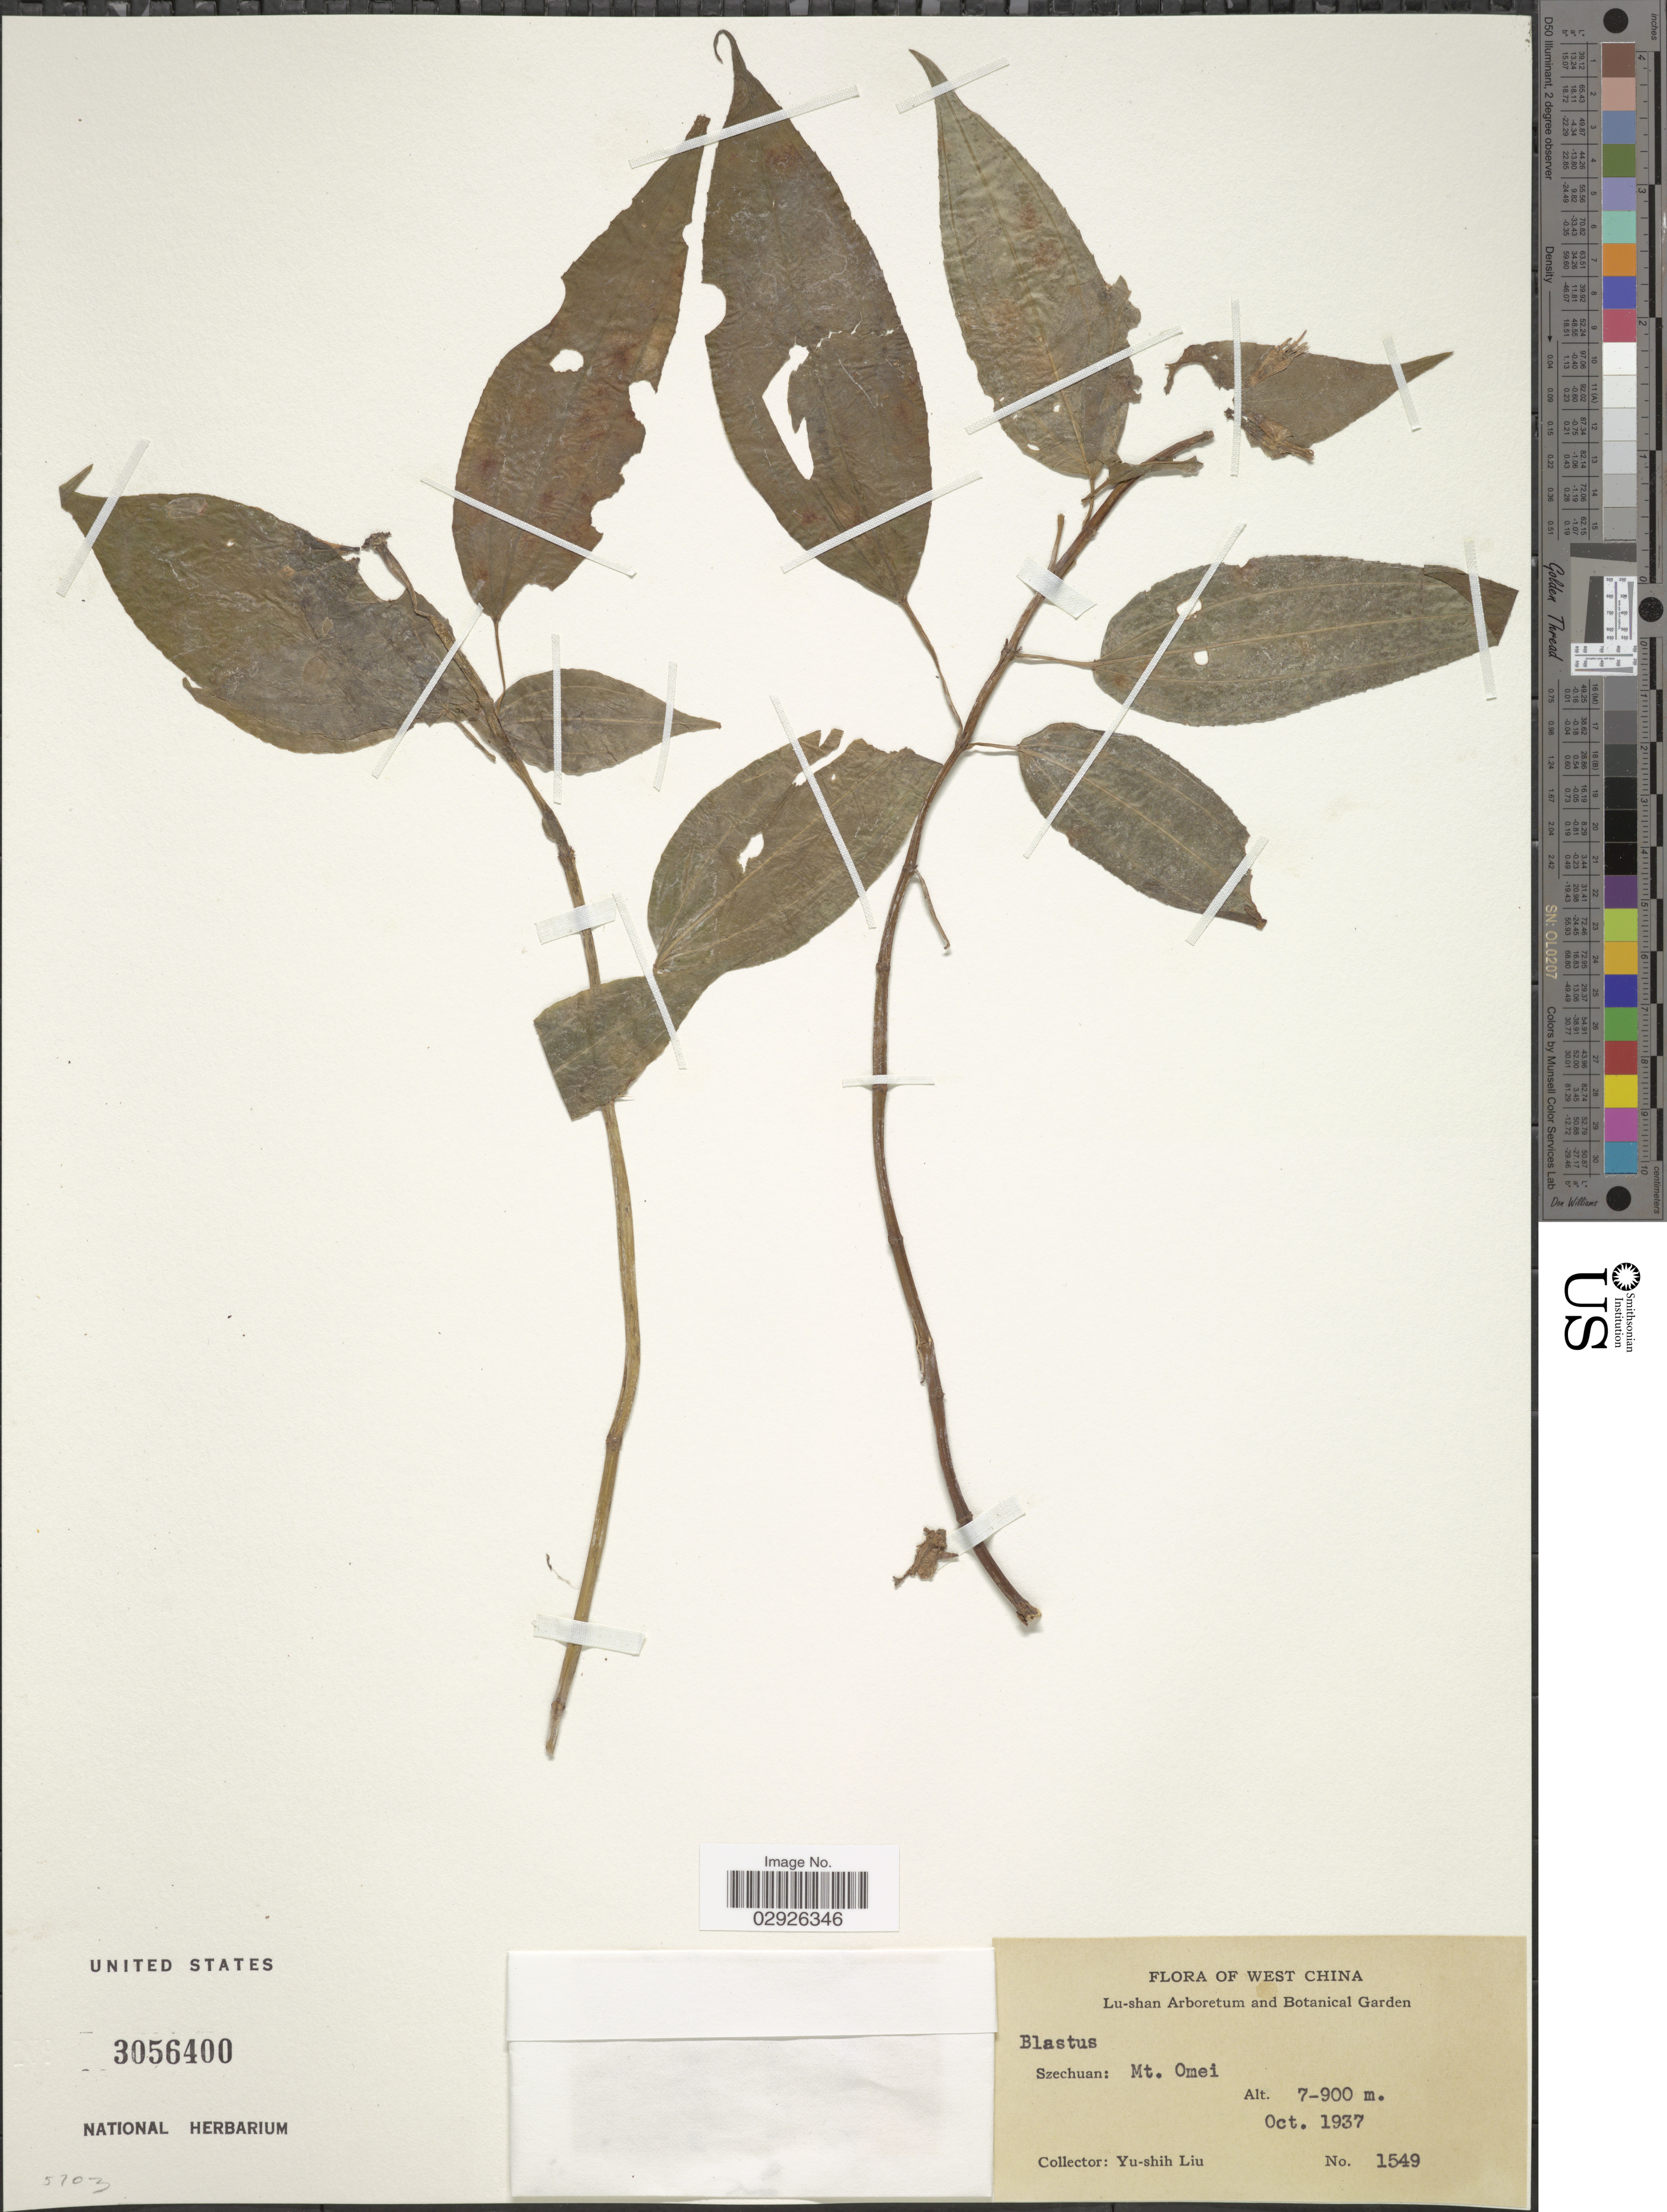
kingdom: Plantae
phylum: Tracheophyta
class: Magnoliopsida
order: Myrtales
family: Melastomataceae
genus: Blastus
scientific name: Blastus sp.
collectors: Y.-S. Liu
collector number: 1549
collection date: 1937-10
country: China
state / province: Sichuan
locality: West China, Szechuan: Mt. Omei.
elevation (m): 700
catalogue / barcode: US 3056400